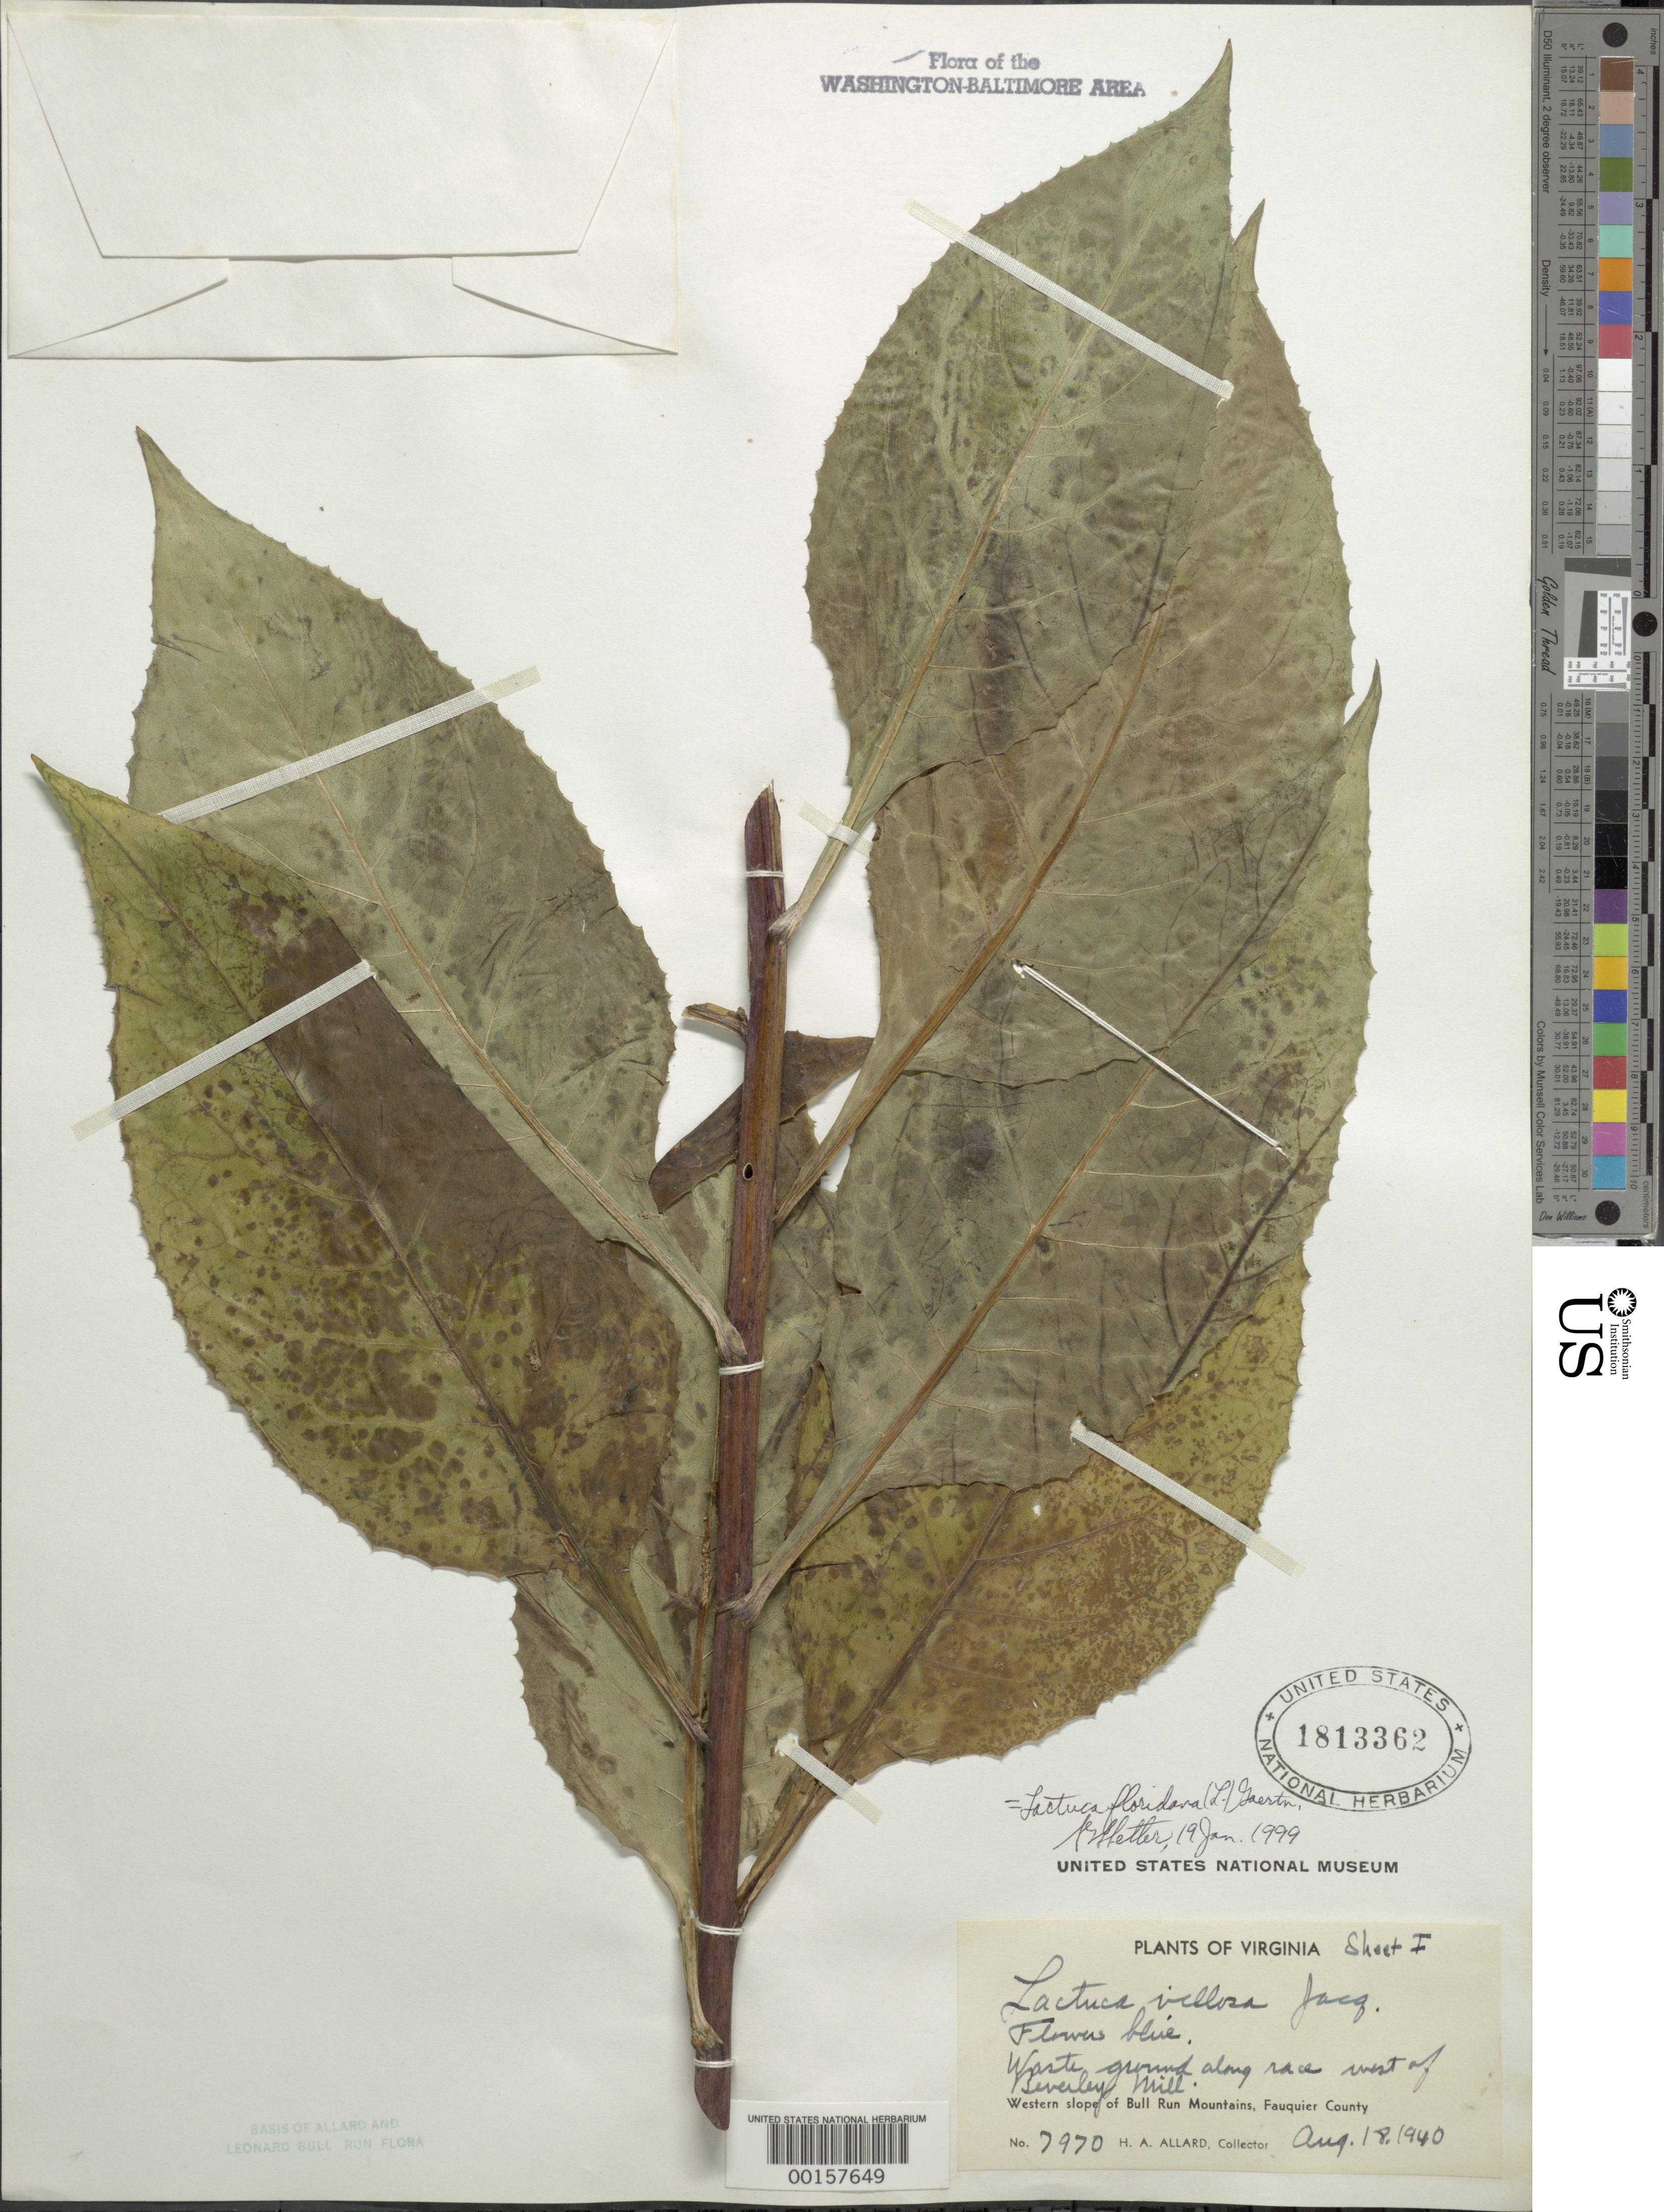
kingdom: Plantae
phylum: Tracheophyta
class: Magnoliopsida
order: Asterales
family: Asteraceae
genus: Lactuca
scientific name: Lactuca floridana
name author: (L.) Gaertn.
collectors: H. A. Allard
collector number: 7970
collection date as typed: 18 Aug 1940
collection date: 1940-08-18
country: United States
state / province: Virginia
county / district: Fauquier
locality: West of Beverley Mill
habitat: Waste ground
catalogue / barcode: US 1813362